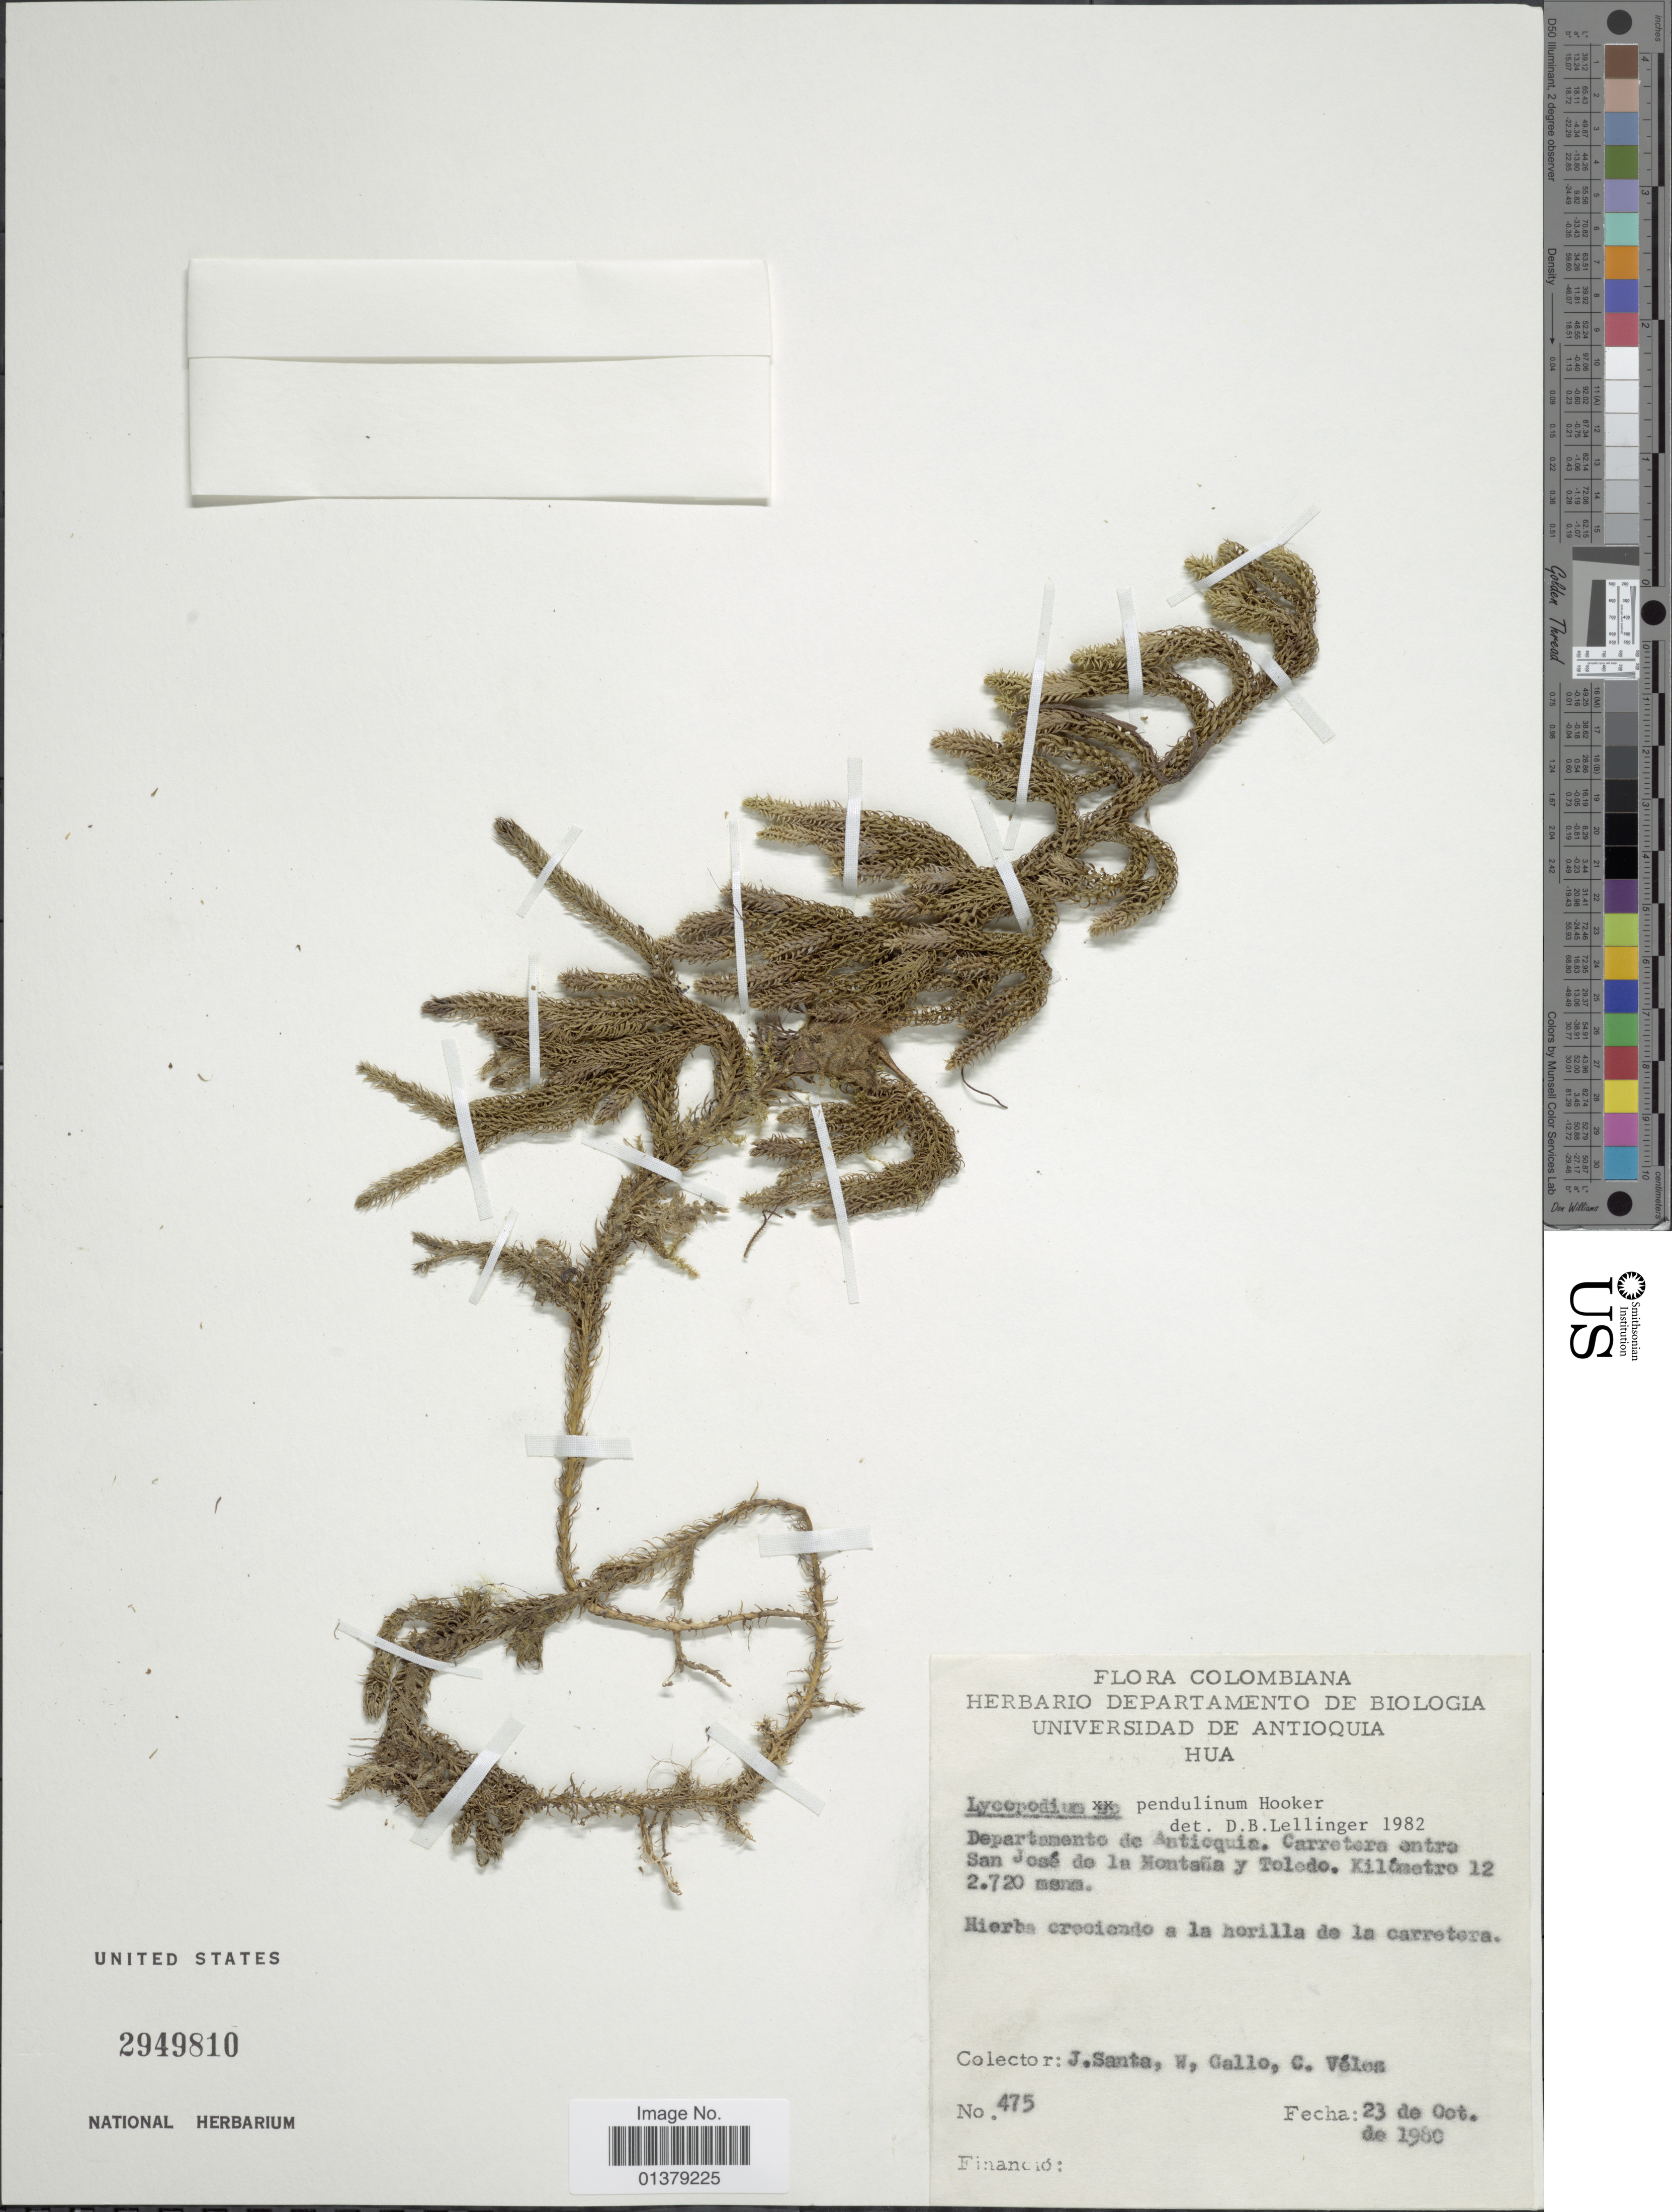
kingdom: Plantae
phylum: Tracheophyta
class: Lycopodiopsida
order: Lycopodiales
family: Lycopodiaceae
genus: Palhinhaea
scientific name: Palhinhaea pendulina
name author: (Hook.) Holub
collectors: J. Santa, W. Gallo & C. Velez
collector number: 475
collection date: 1980-10-23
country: Colombia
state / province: Antioquia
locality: Departamento de Anticquia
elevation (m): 2720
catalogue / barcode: US 2949810